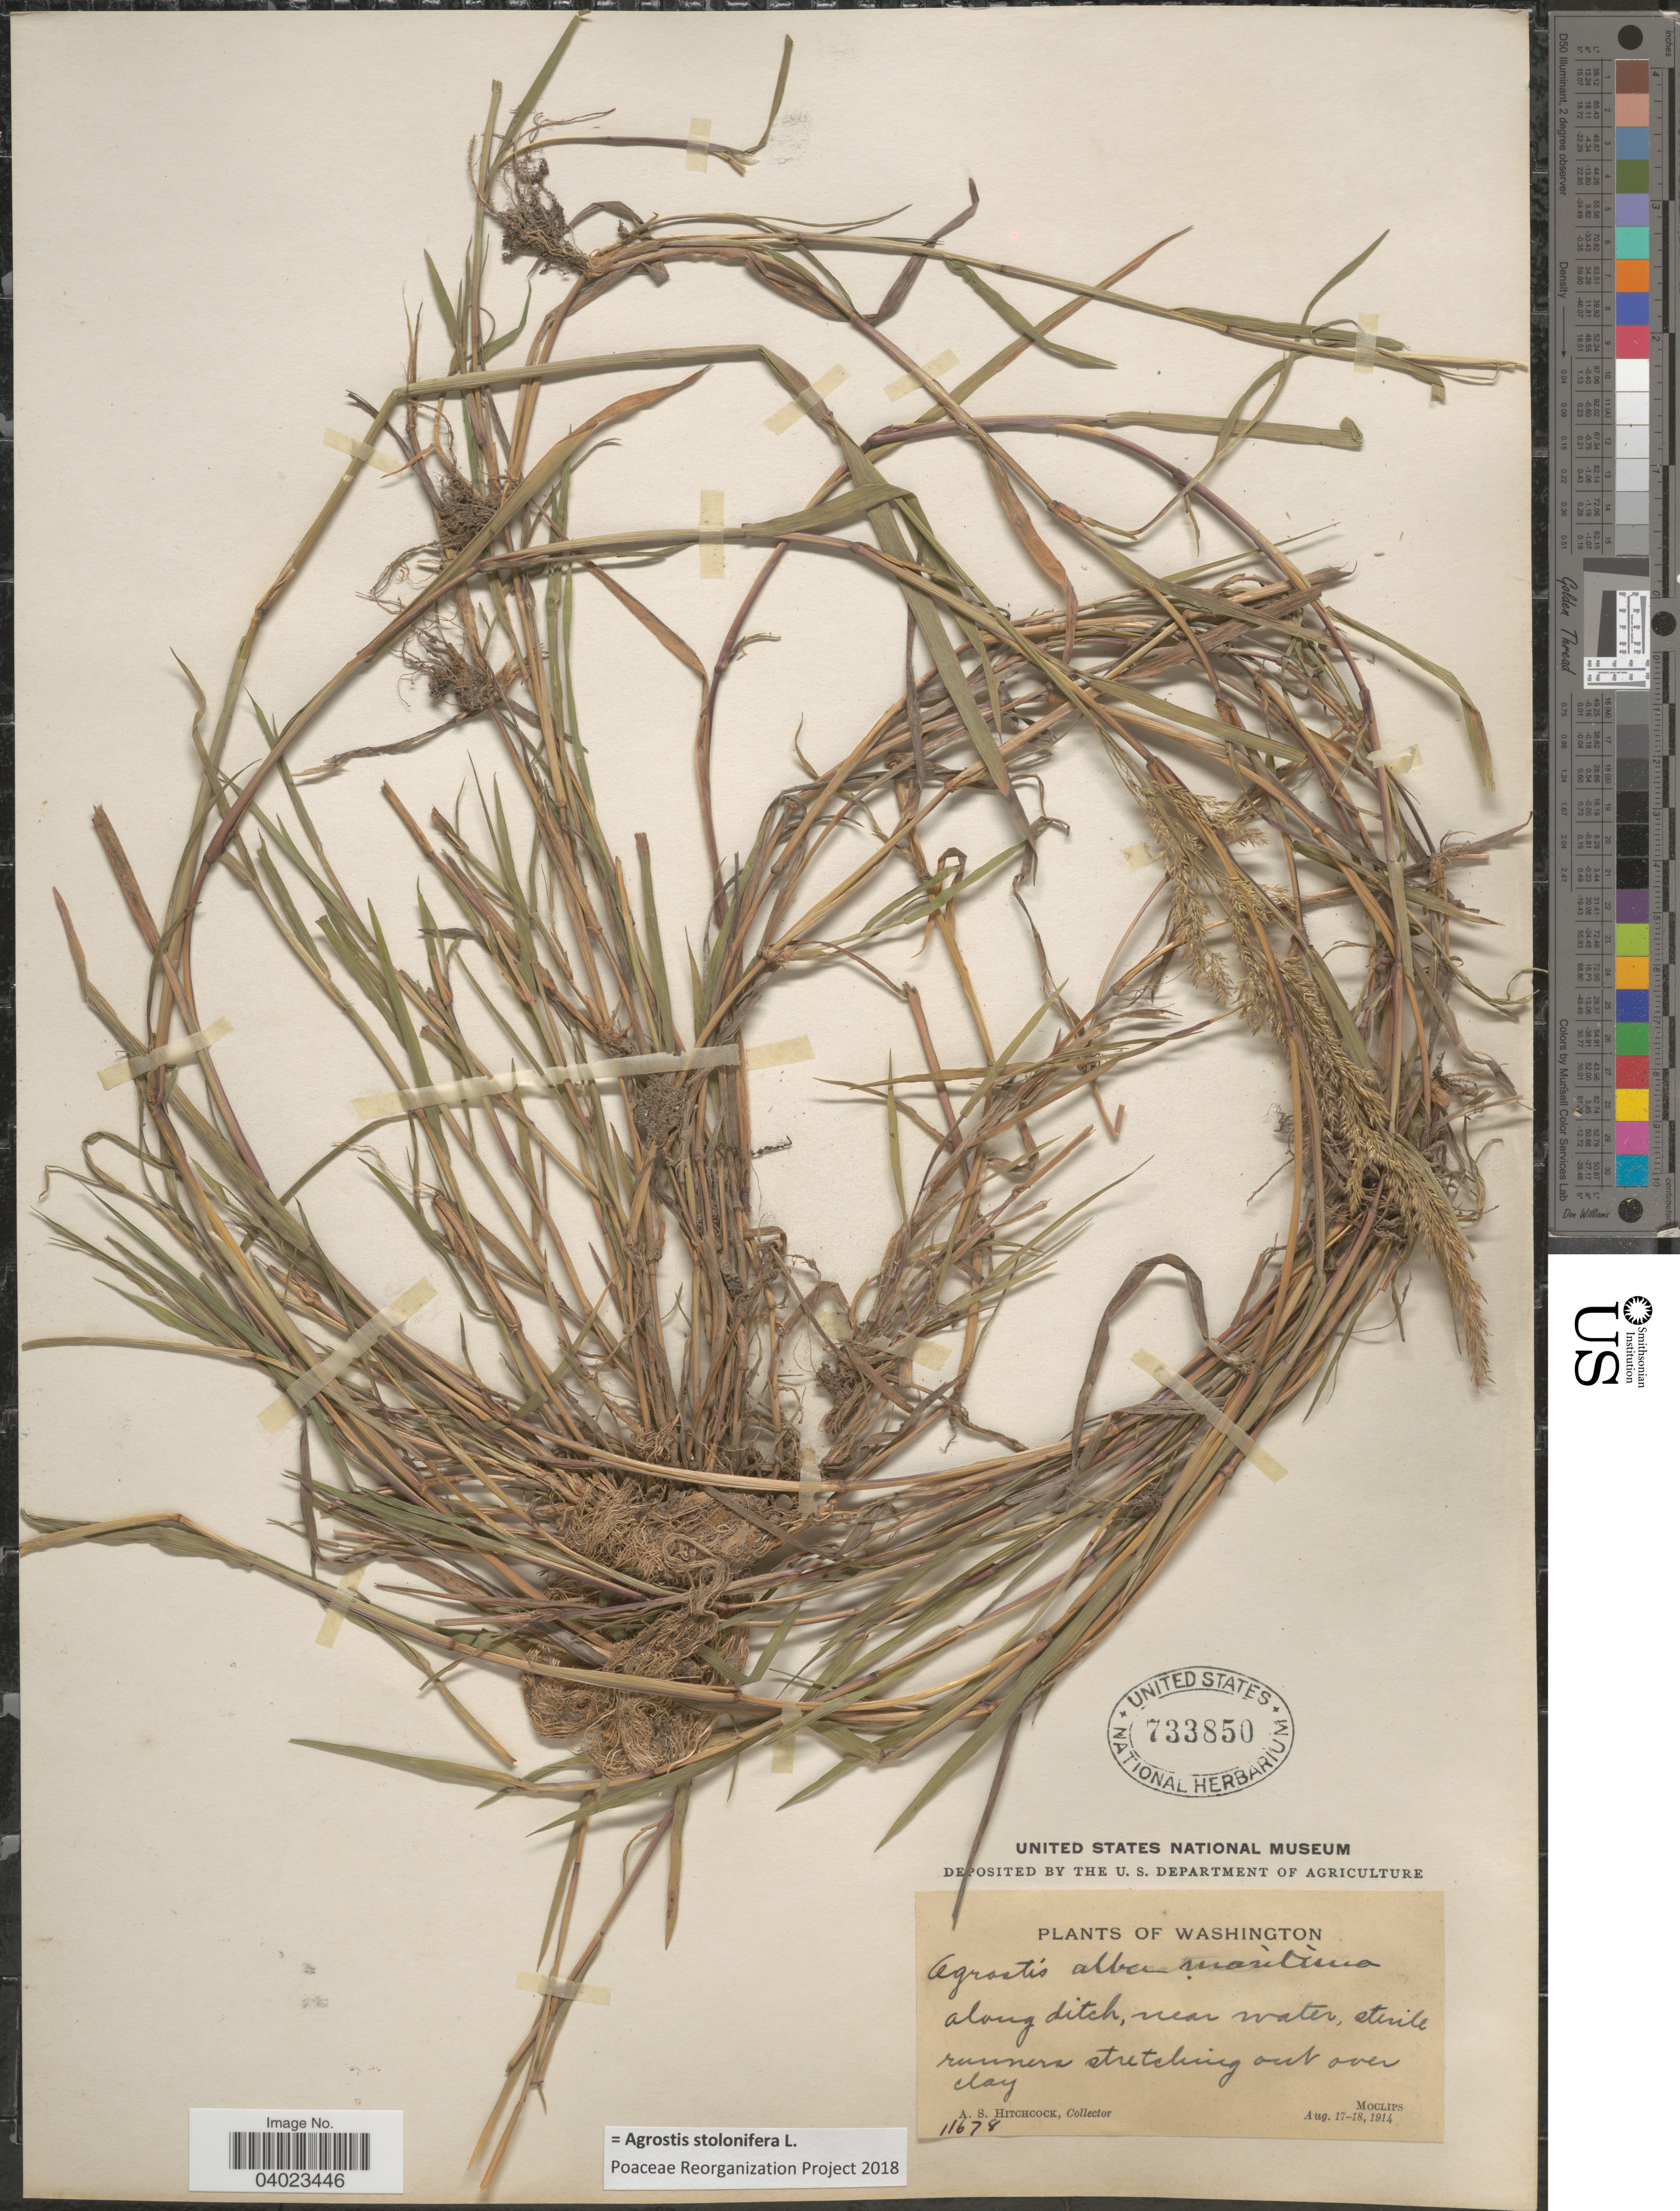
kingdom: Plantae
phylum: Tracheophyta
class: Liliopsida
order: Poales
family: Poaceae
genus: Agrostis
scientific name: Agrostis stolonifera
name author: L.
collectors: A. S. Hitchcock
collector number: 11678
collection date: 1914-08-17/1914-08-18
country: United States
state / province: Washington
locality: Along ditch, near water. Moclips.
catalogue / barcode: US 733850